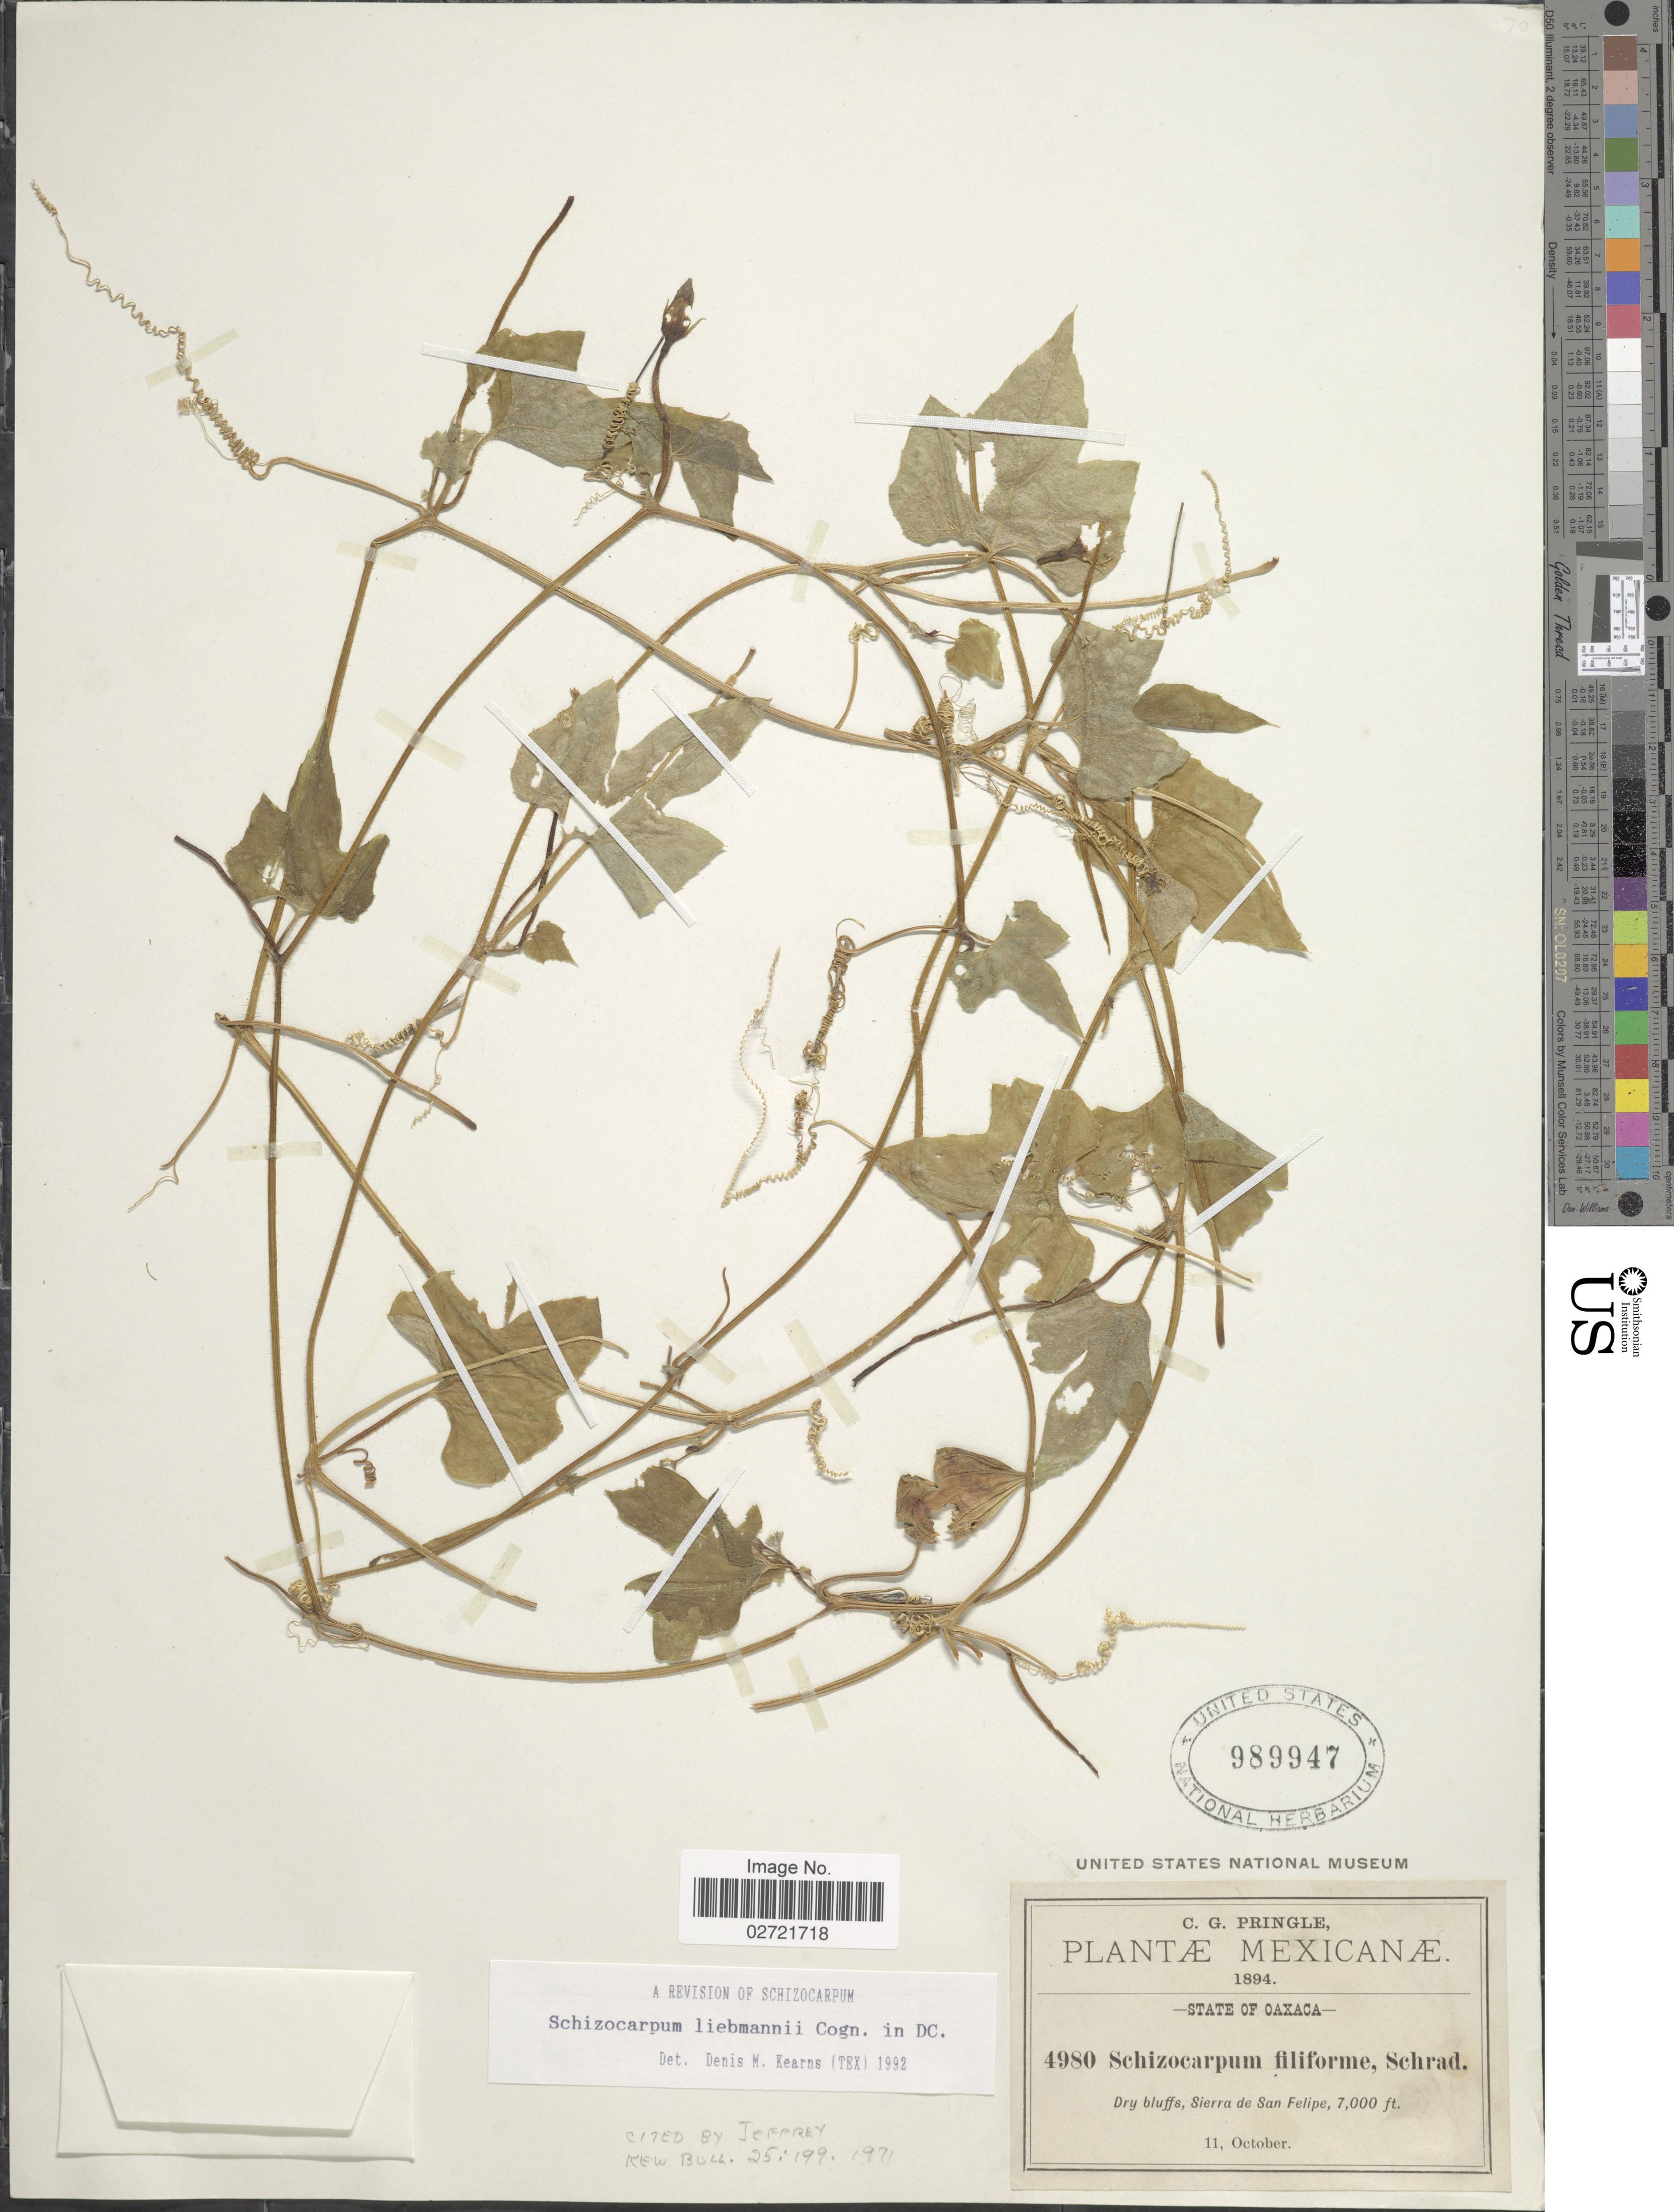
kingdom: Plantae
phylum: Tracheophyta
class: Magnoliopsida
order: Cucurbitales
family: Cucurbitaceae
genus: Schizocarpum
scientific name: Schizocarpum liebmannii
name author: Cogn. in A. DC.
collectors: C. G. Pringle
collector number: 4980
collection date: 1894-10-11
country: Mexico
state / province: Oaxaca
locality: Dry bluffs, Sierra de San Felipe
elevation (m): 2134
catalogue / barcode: US 989947